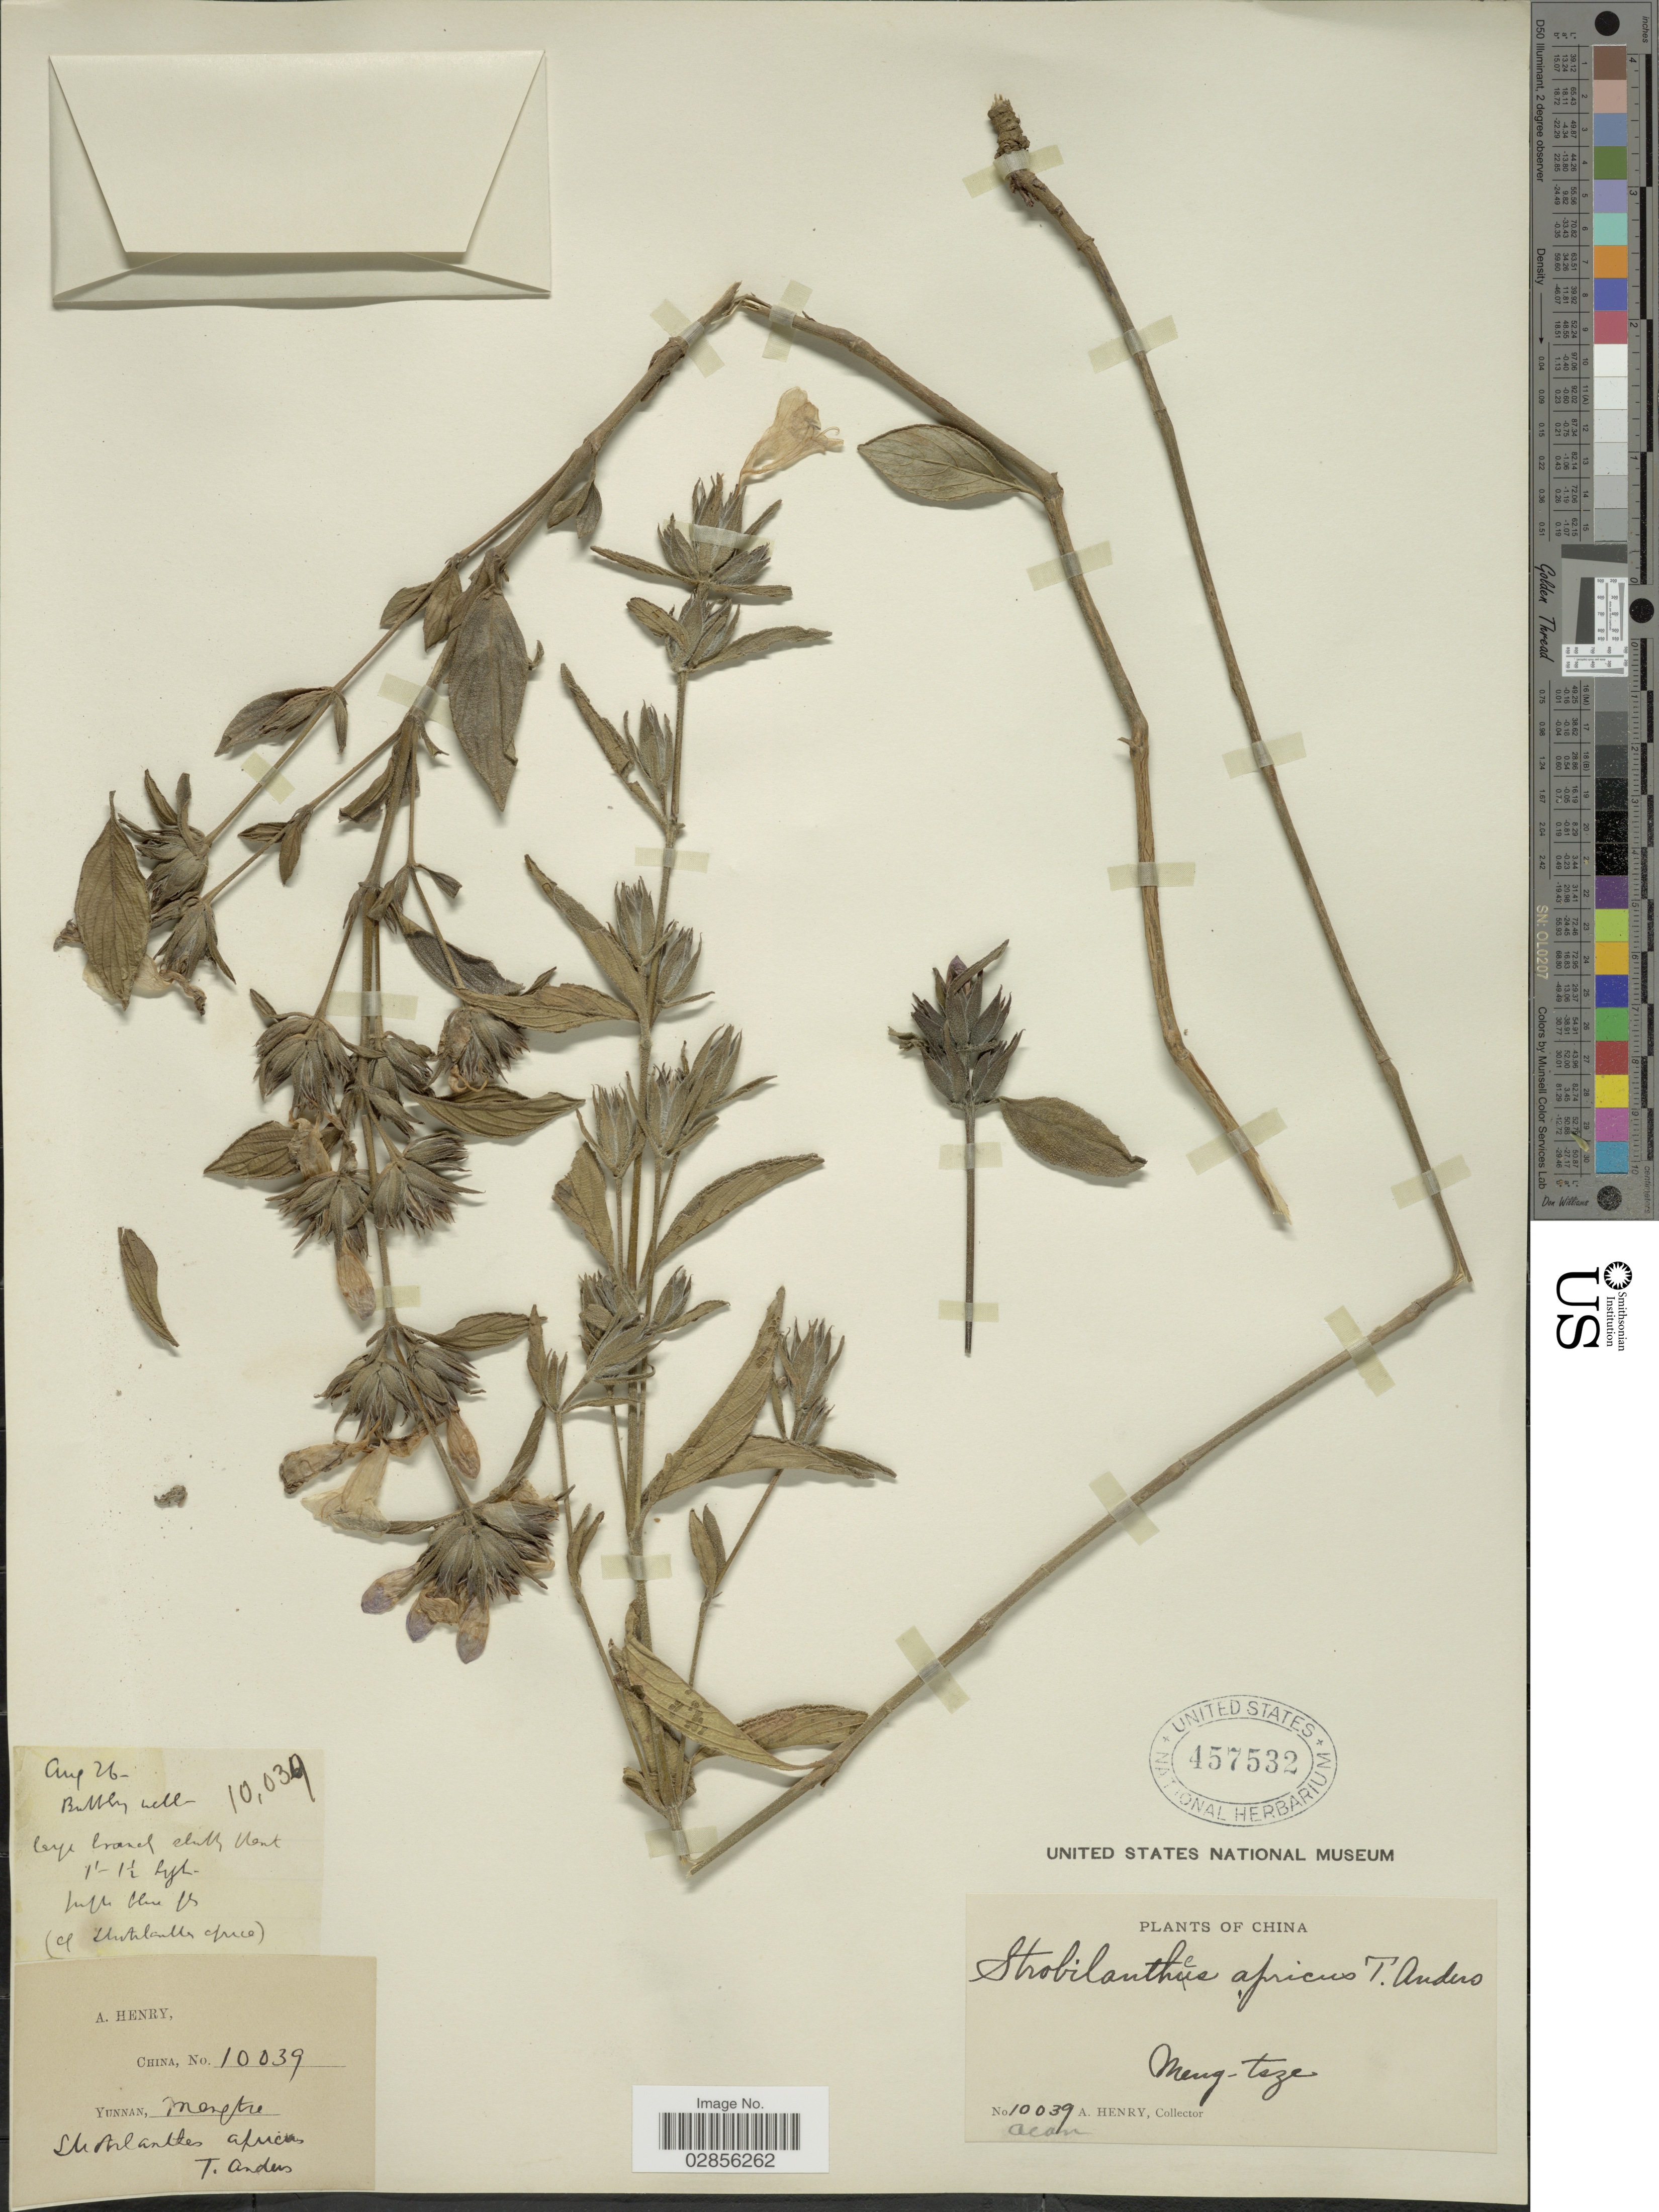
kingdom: Plantae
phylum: Tracheophyta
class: Magnoliopsida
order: Lamiales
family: Acanthaceae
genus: Strobilanthes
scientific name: Strobilanthes apricus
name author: T. Anderson ex Benth.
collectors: A. Henry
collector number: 10039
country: China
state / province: Yunnan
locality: Meng-tsze.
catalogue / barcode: US 457532